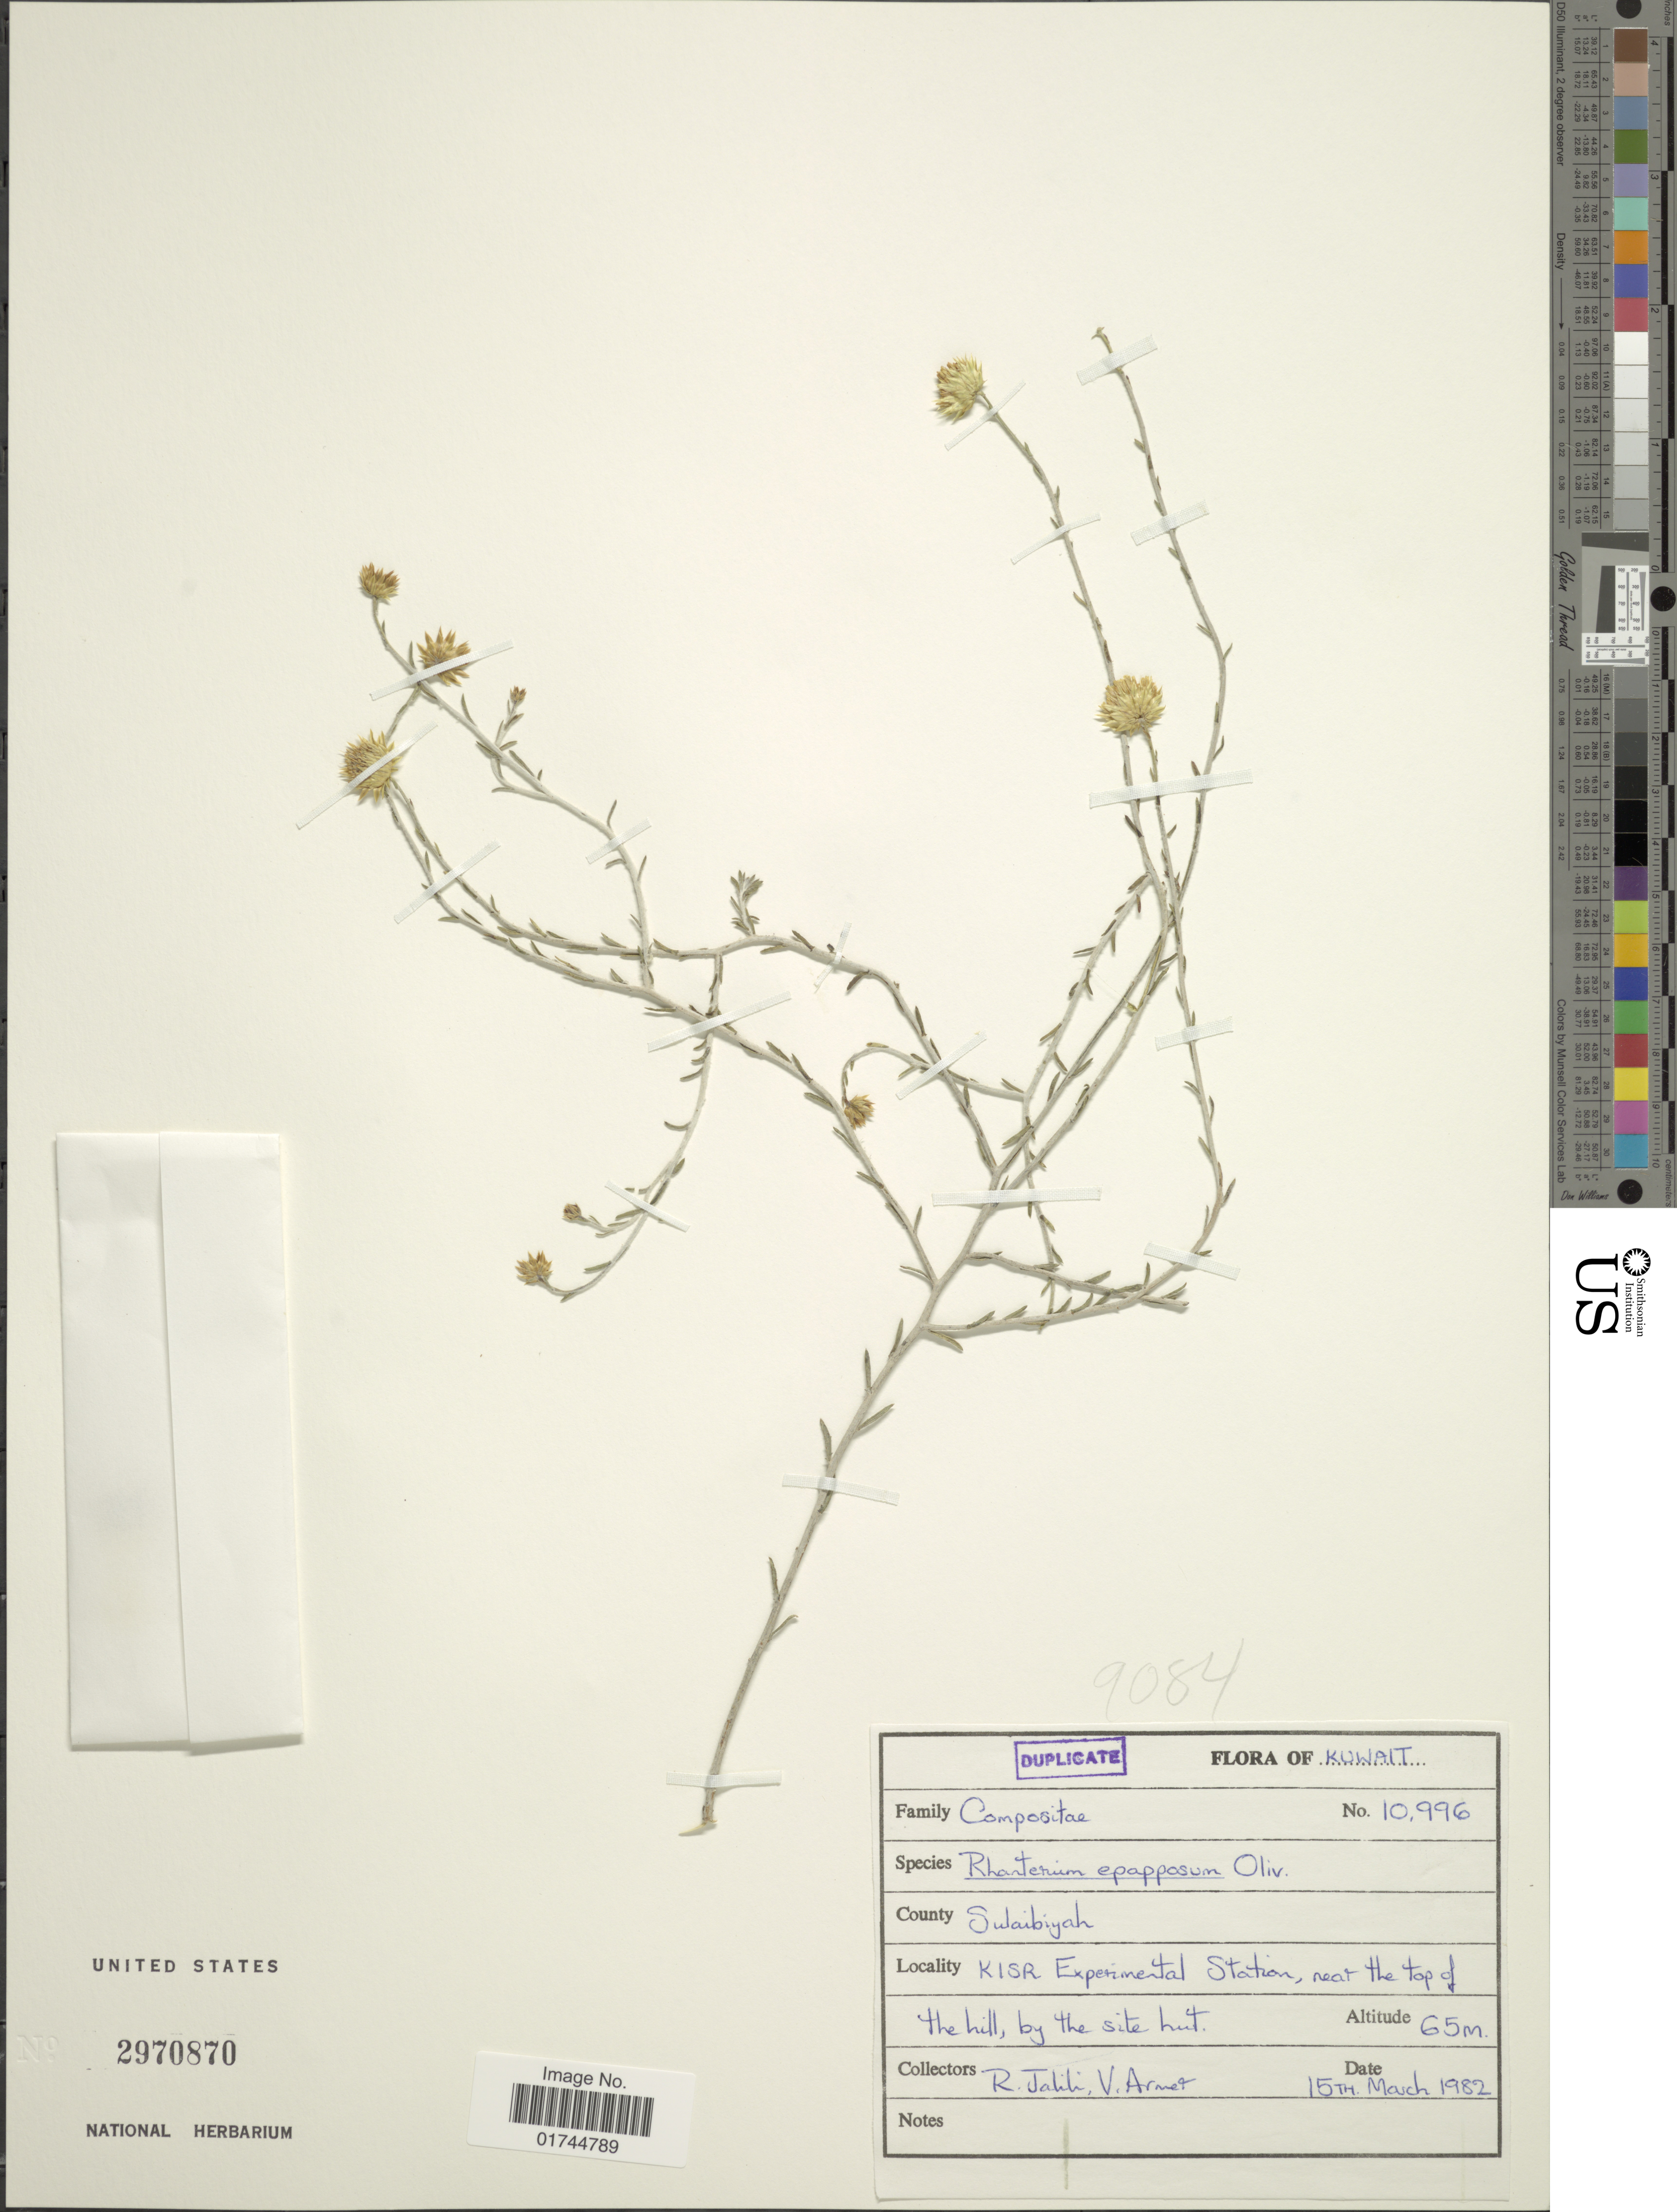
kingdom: Plantae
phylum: Tracheophyta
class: Magnoliopsida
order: Asterales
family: Asteraceae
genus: Rhanterium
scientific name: Rhanterium epapposum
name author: Oliv.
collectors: R. Jalili & V. Armet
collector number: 10996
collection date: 1982-03-15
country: Kuwait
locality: Sudaibiyah, KISR Experimental Station, near the top of the hill by the site hut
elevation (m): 65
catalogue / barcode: US 2970870